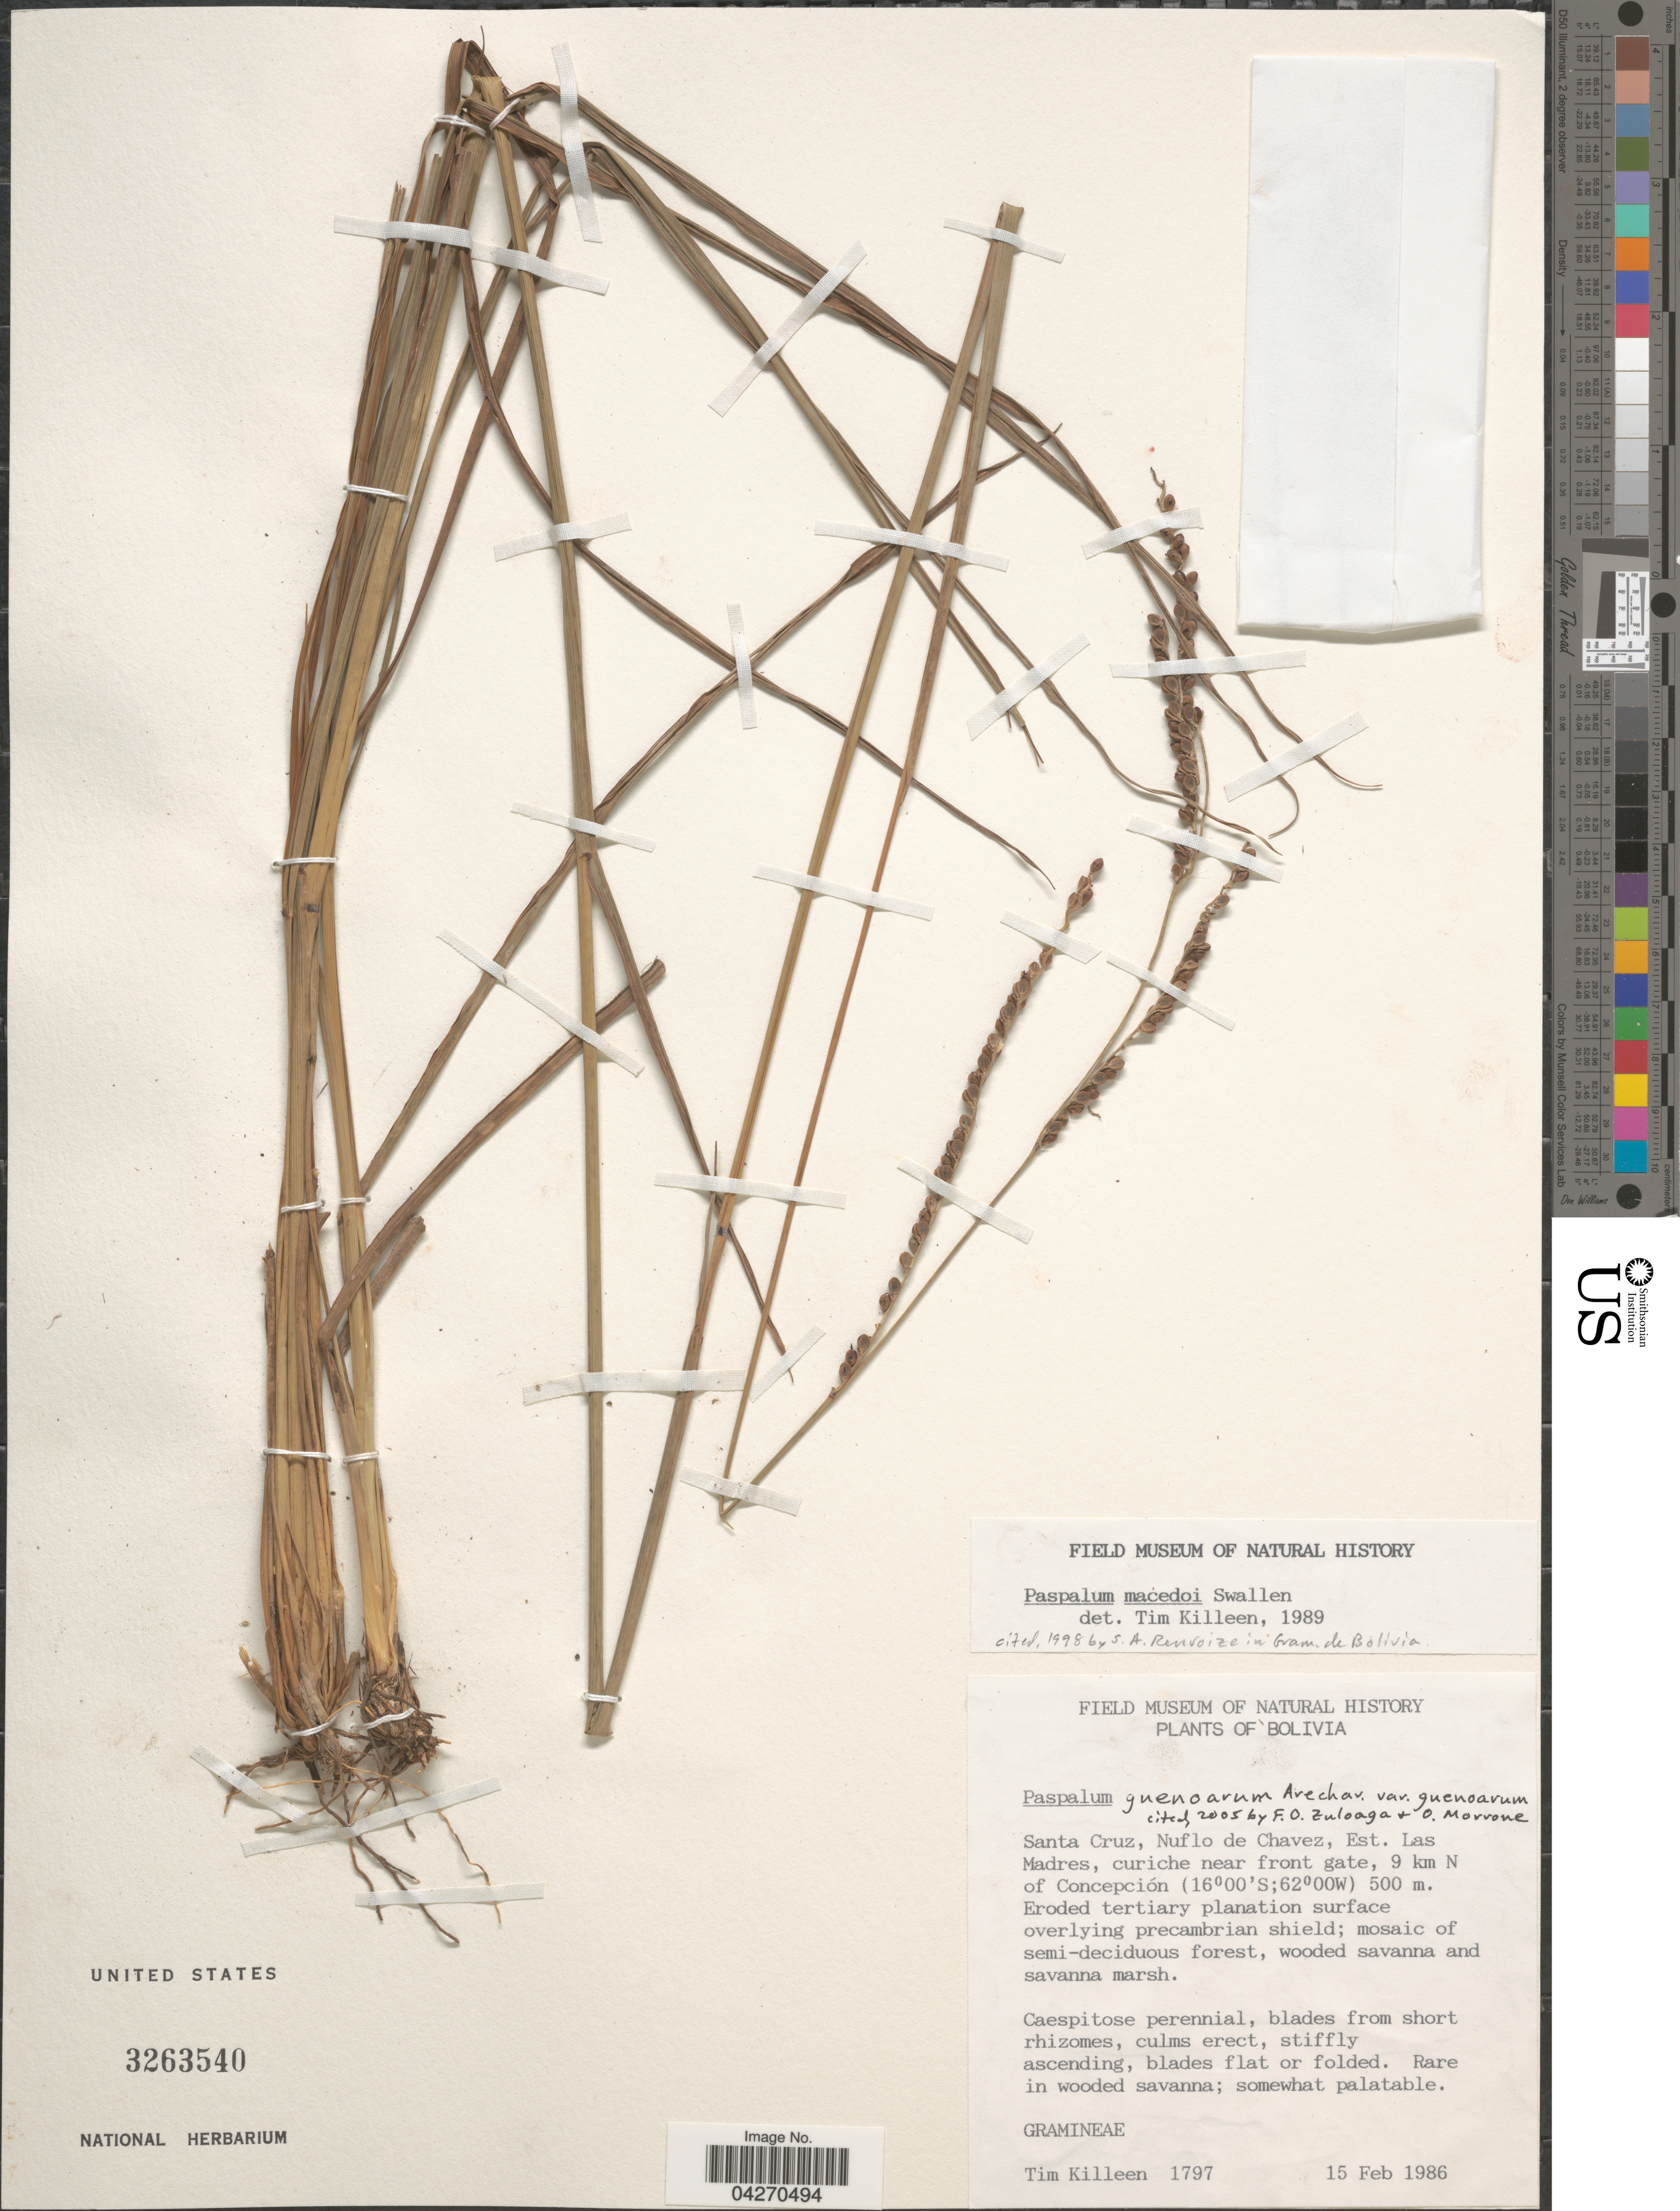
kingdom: Plantae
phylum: Tracheophyta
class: Liliopsida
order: Poales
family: Poaceae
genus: Paspalum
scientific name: Paspalum guenoarum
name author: Arechav.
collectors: T. J. Killeen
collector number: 1797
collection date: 1986-02-15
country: Bolivia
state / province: Santa Cruz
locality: Nuflo de Chavez, Est. Las Madres, curiche near front gate, 9 km N of Concepción.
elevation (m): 500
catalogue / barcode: US 3263540